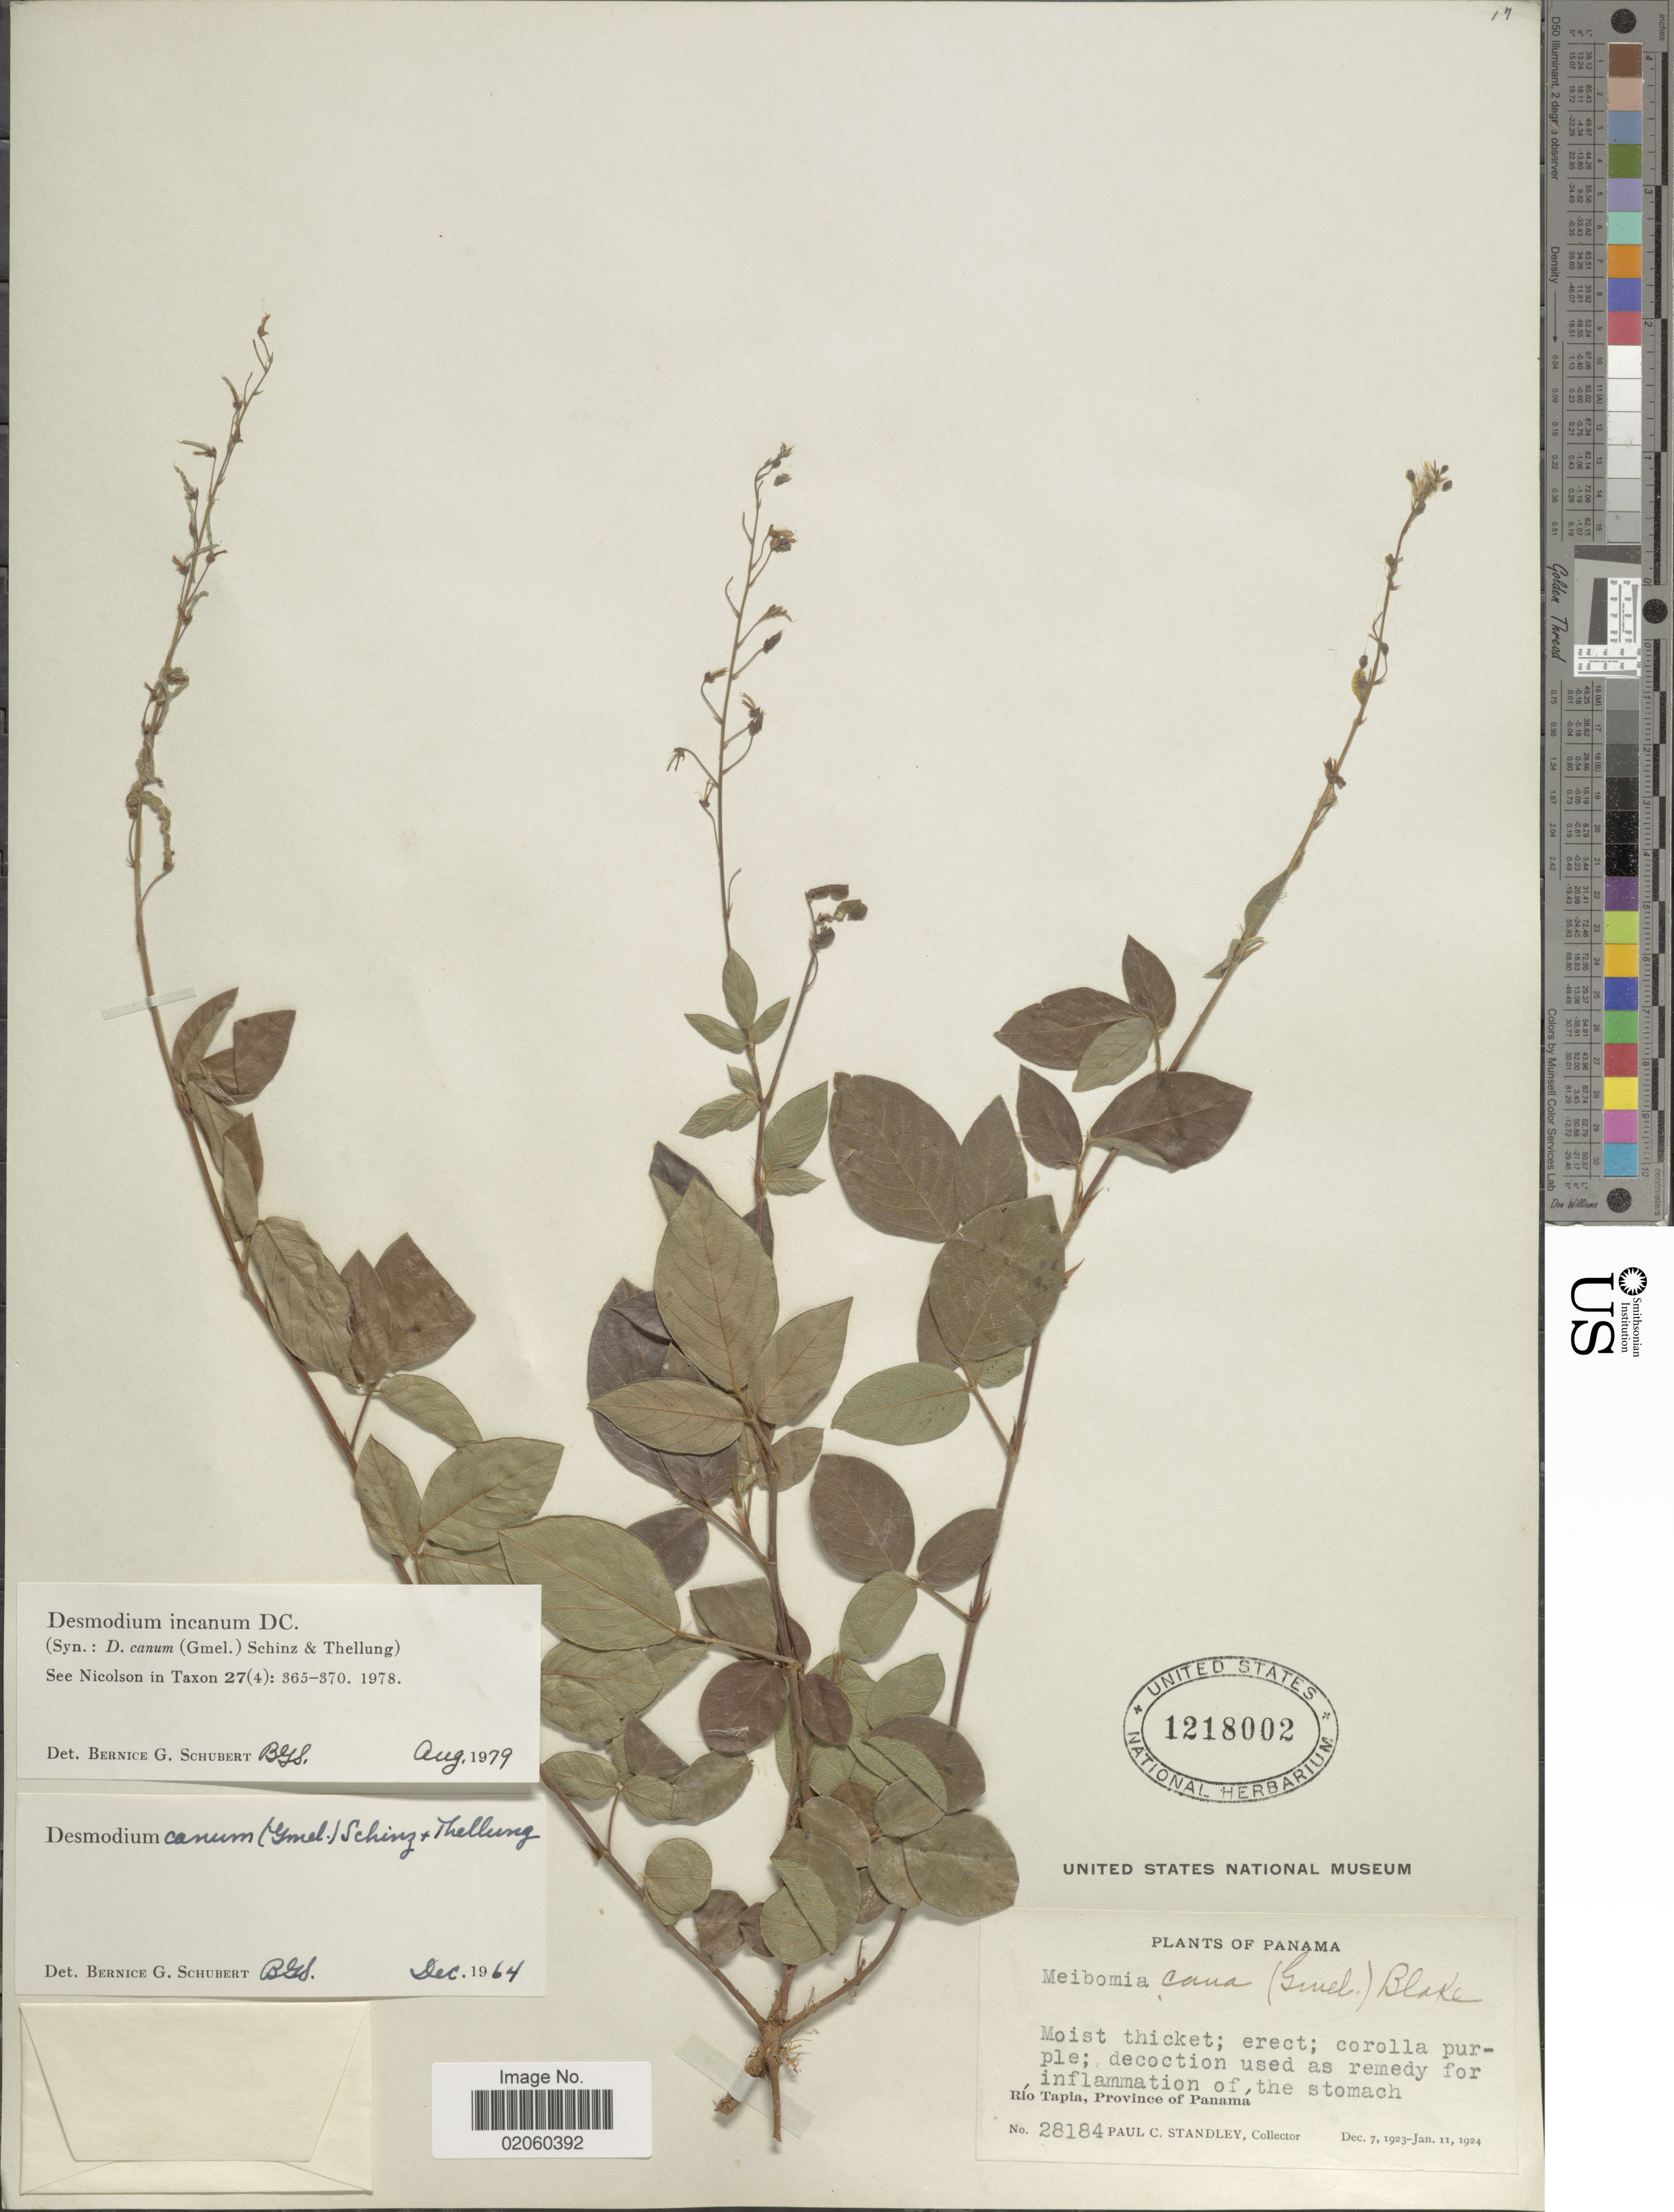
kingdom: Plantae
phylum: Tracheophyta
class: Magnoliopsida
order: Fabales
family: Fabaceae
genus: Desmodium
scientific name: Desmodium incanum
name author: (Sw.) DC.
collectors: P. C. Standley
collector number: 28184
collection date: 1923-12-07/1924-01-11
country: Panama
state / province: Panamá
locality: Rio Tapia, Province of Panama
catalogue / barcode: US 1218002